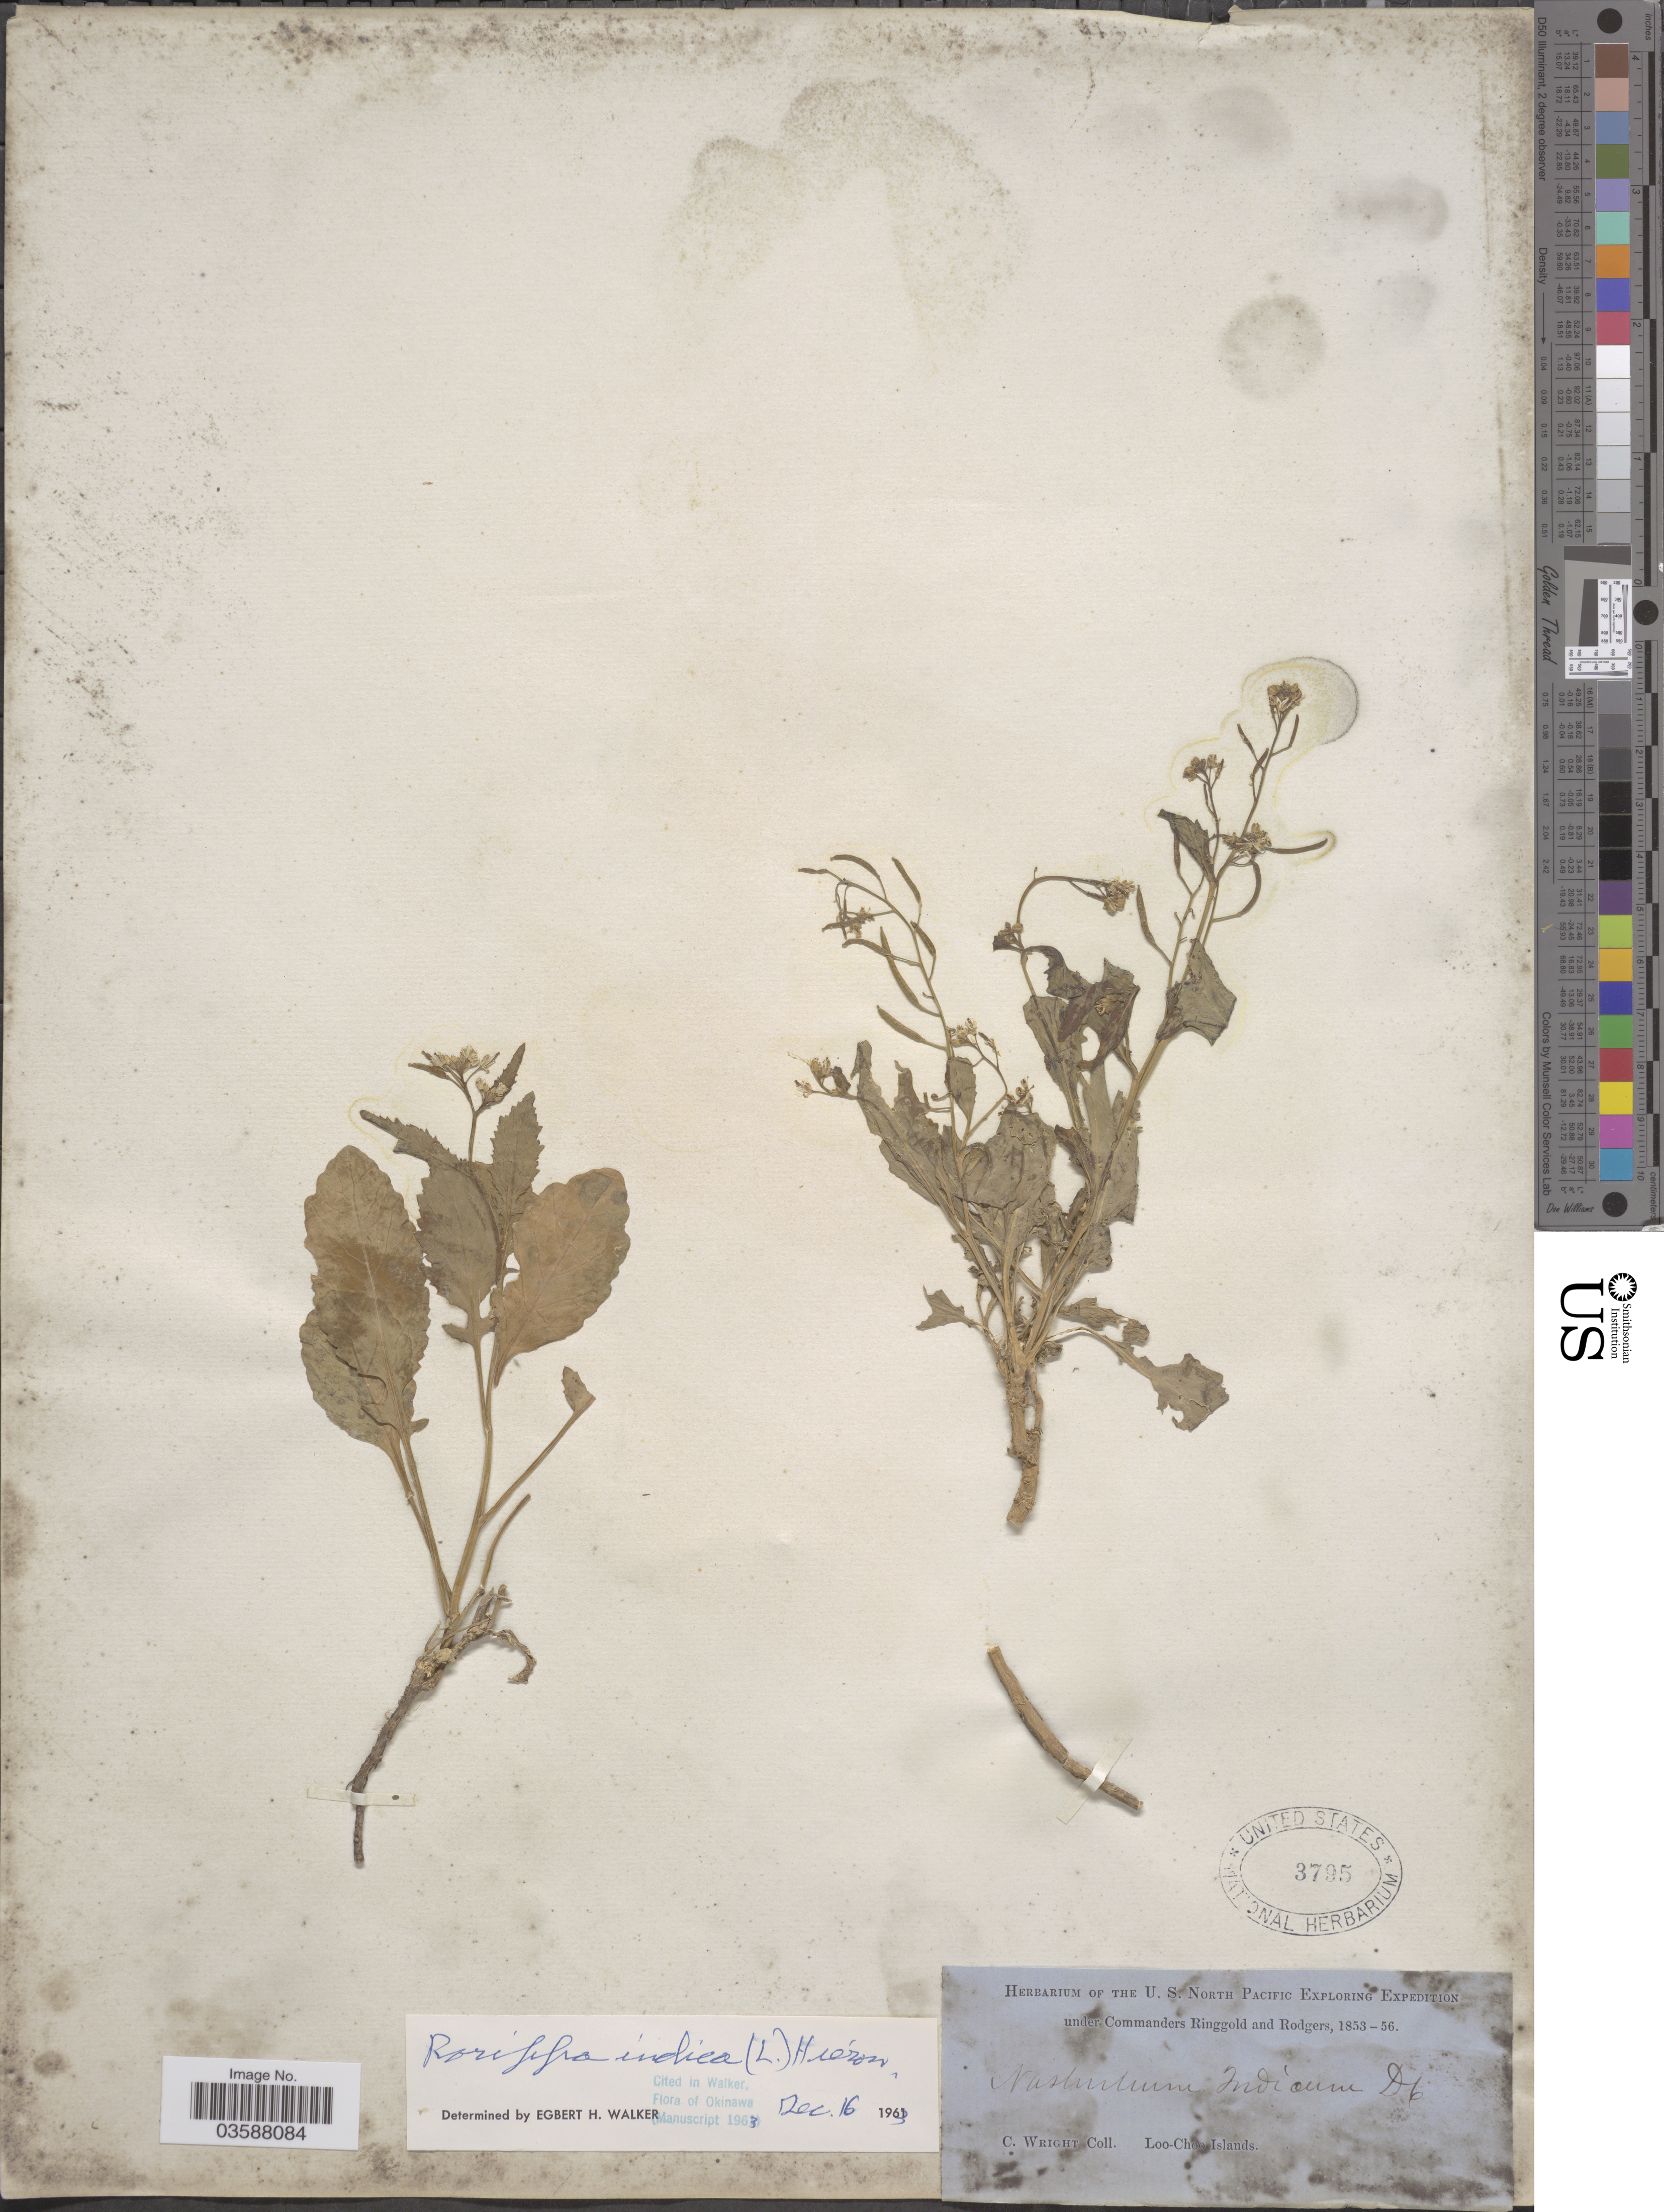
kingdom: Plantae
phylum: Tracheophyta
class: Magnoliopsida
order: Brassicales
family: Brassicaceae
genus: Rorippa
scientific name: Rorippa indica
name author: (L.) Hiern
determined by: Walker, E. H.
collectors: C. Wright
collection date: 1853/1856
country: Japan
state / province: Okinawa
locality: Loo-Choo Islands.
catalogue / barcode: US 3795